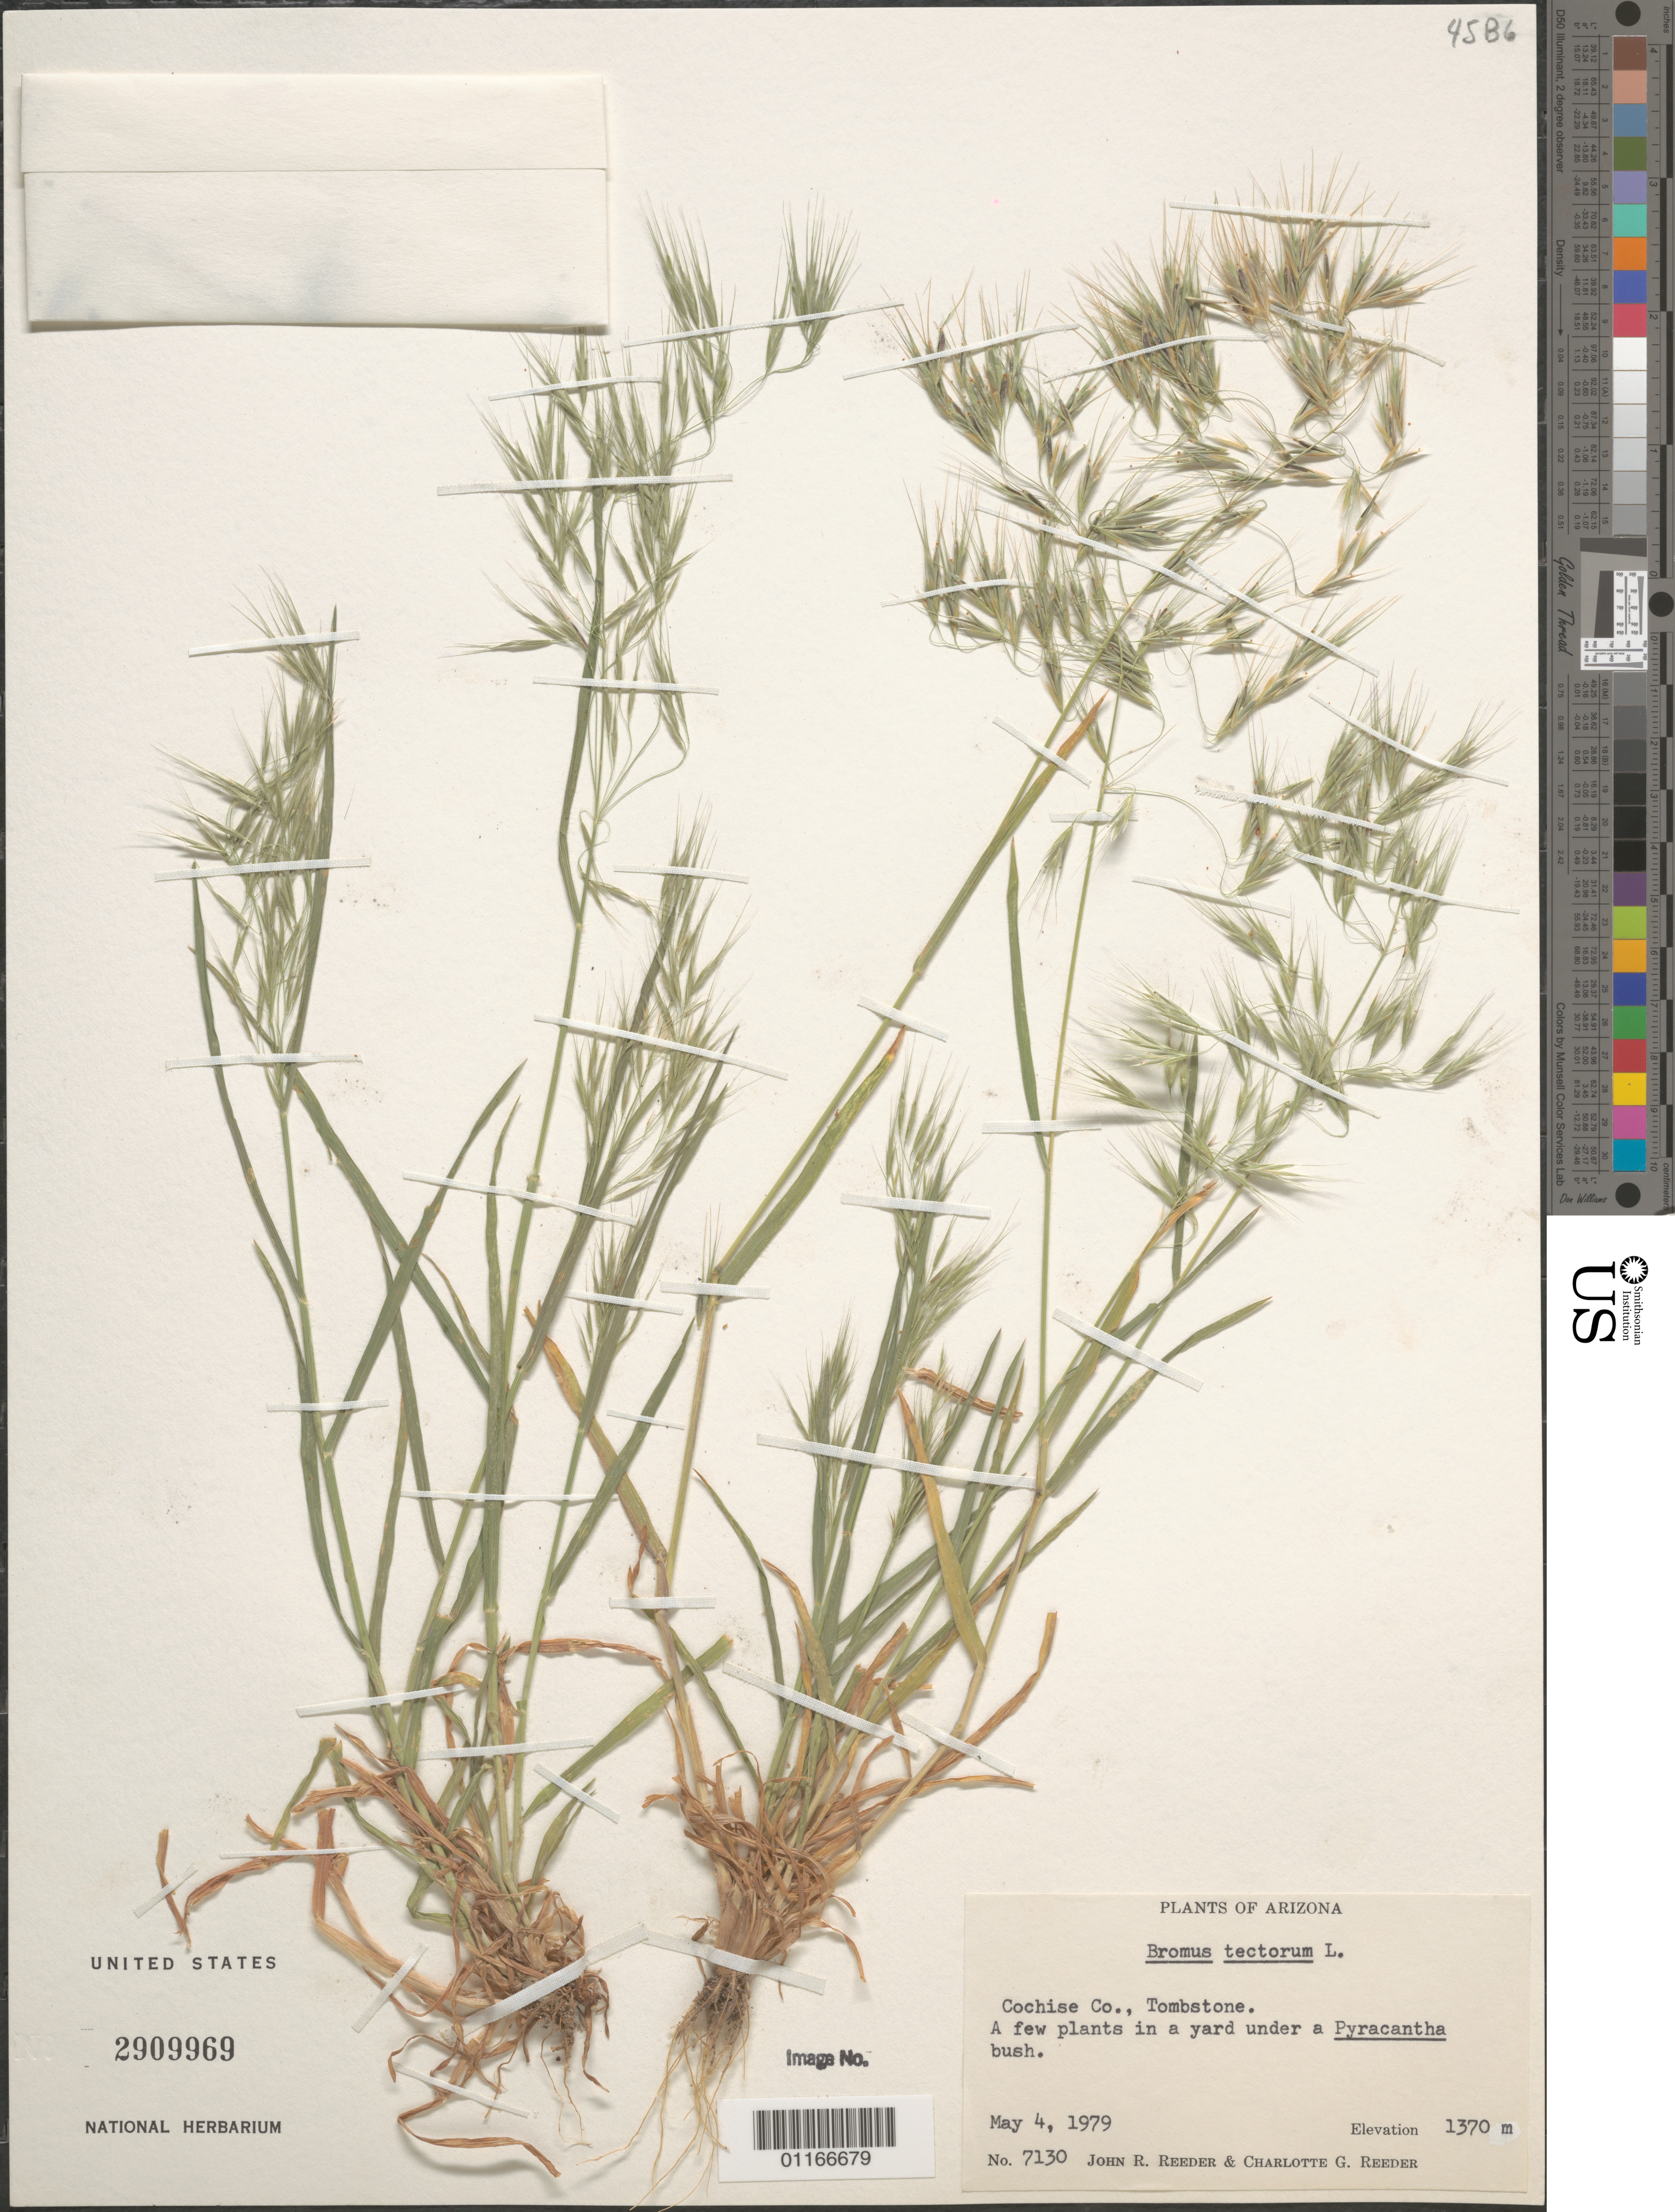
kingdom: Plantae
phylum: Tracheophyta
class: Liliopsida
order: Poales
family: Poaceae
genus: Bromus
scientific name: Bromus tectorum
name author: L.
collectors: J.R. Reeder & C.O. Reeder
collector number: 7130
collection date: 1979-05-04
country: United States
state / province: Arizona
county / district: Cochise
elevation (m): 1370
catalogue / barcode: US 2909969